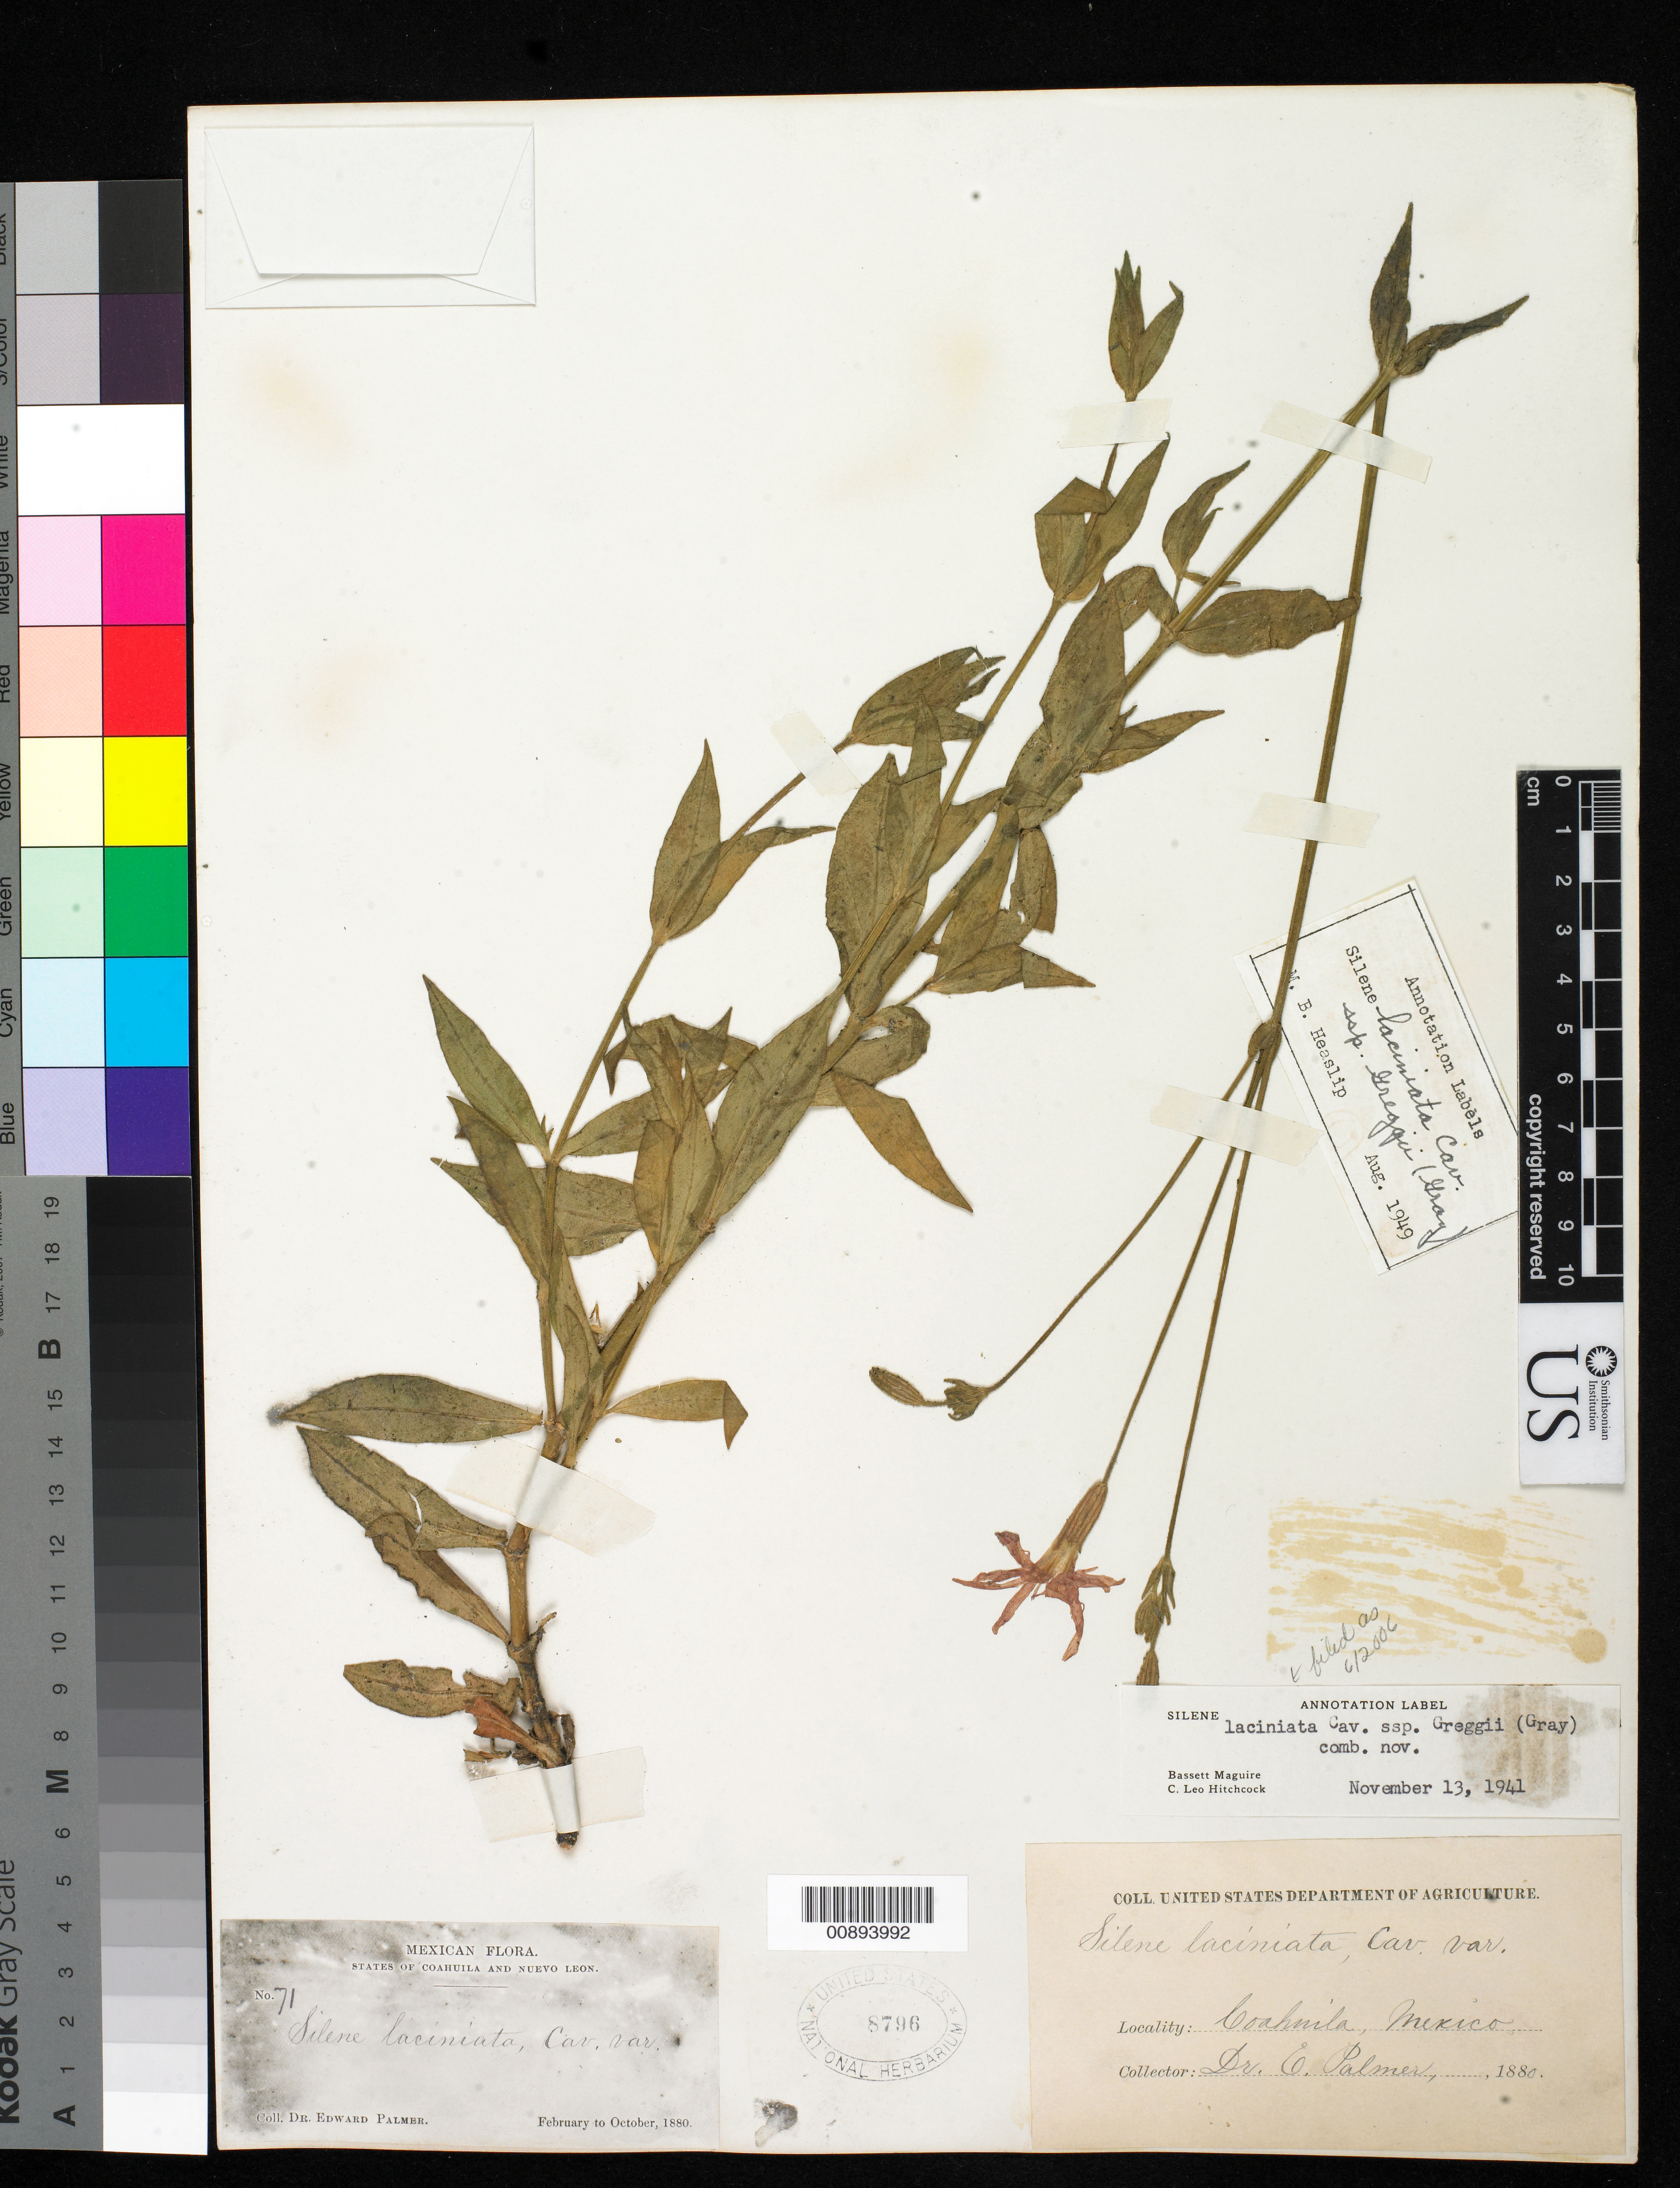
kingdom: Plantae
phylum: Tracheophyta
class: Magnoliopsida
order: Caryophyllales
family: Caryophyllaceae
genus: Silene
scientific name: Silene laciniata subsp. greggii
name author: (A. Gray) C.L. Hitchc. & Maguire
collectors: E. Palmer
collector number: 71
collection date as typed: Feb 1880 to -- Oct 1880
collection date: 1880-02/1880-10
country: Mexico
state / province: Coahuila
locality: Coahuila.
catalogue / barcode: US 8796